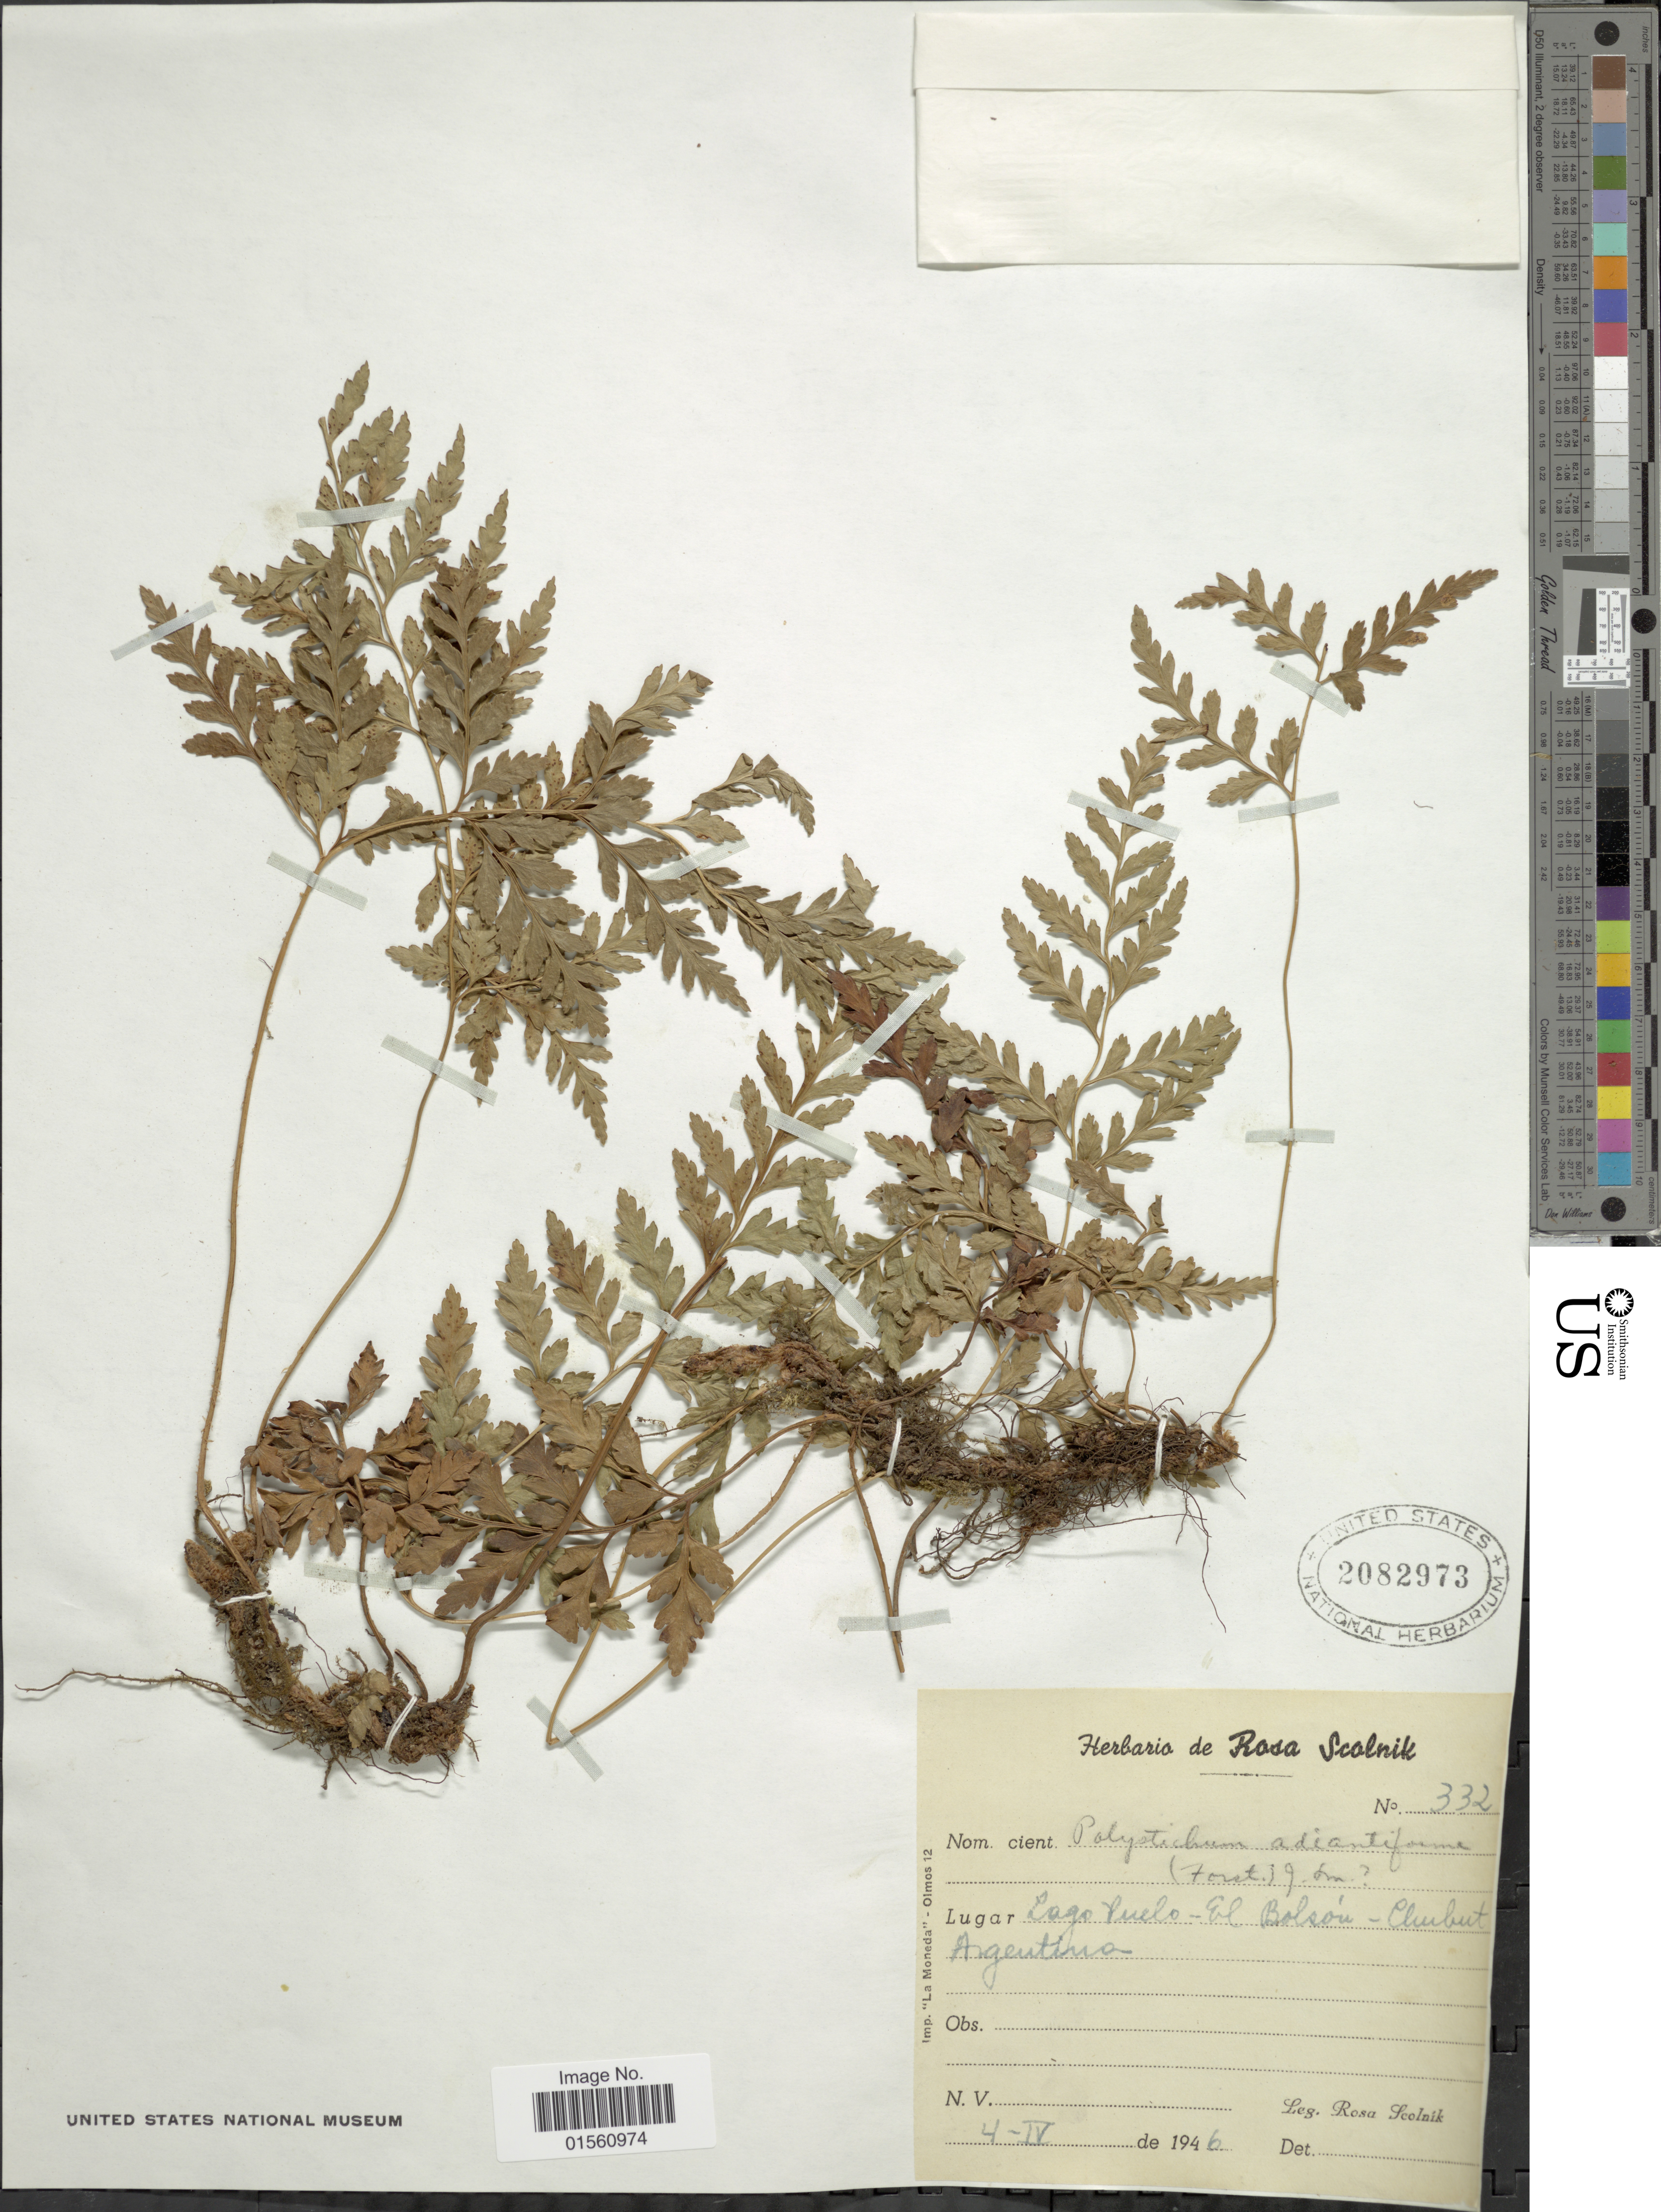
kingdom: Plantae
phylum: Tracheophyta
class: Polypodiopsida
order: Polypodiales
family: Dryopteridaceae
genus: Rumohra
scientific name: Rumohra adiantiformis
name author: (G. Forst.) Ching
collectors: R. Scolnik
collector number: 332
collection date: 1946-04-04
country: Argentina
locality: Lago Peulo, El Bolsou, Chubit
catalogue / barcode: US 2082973